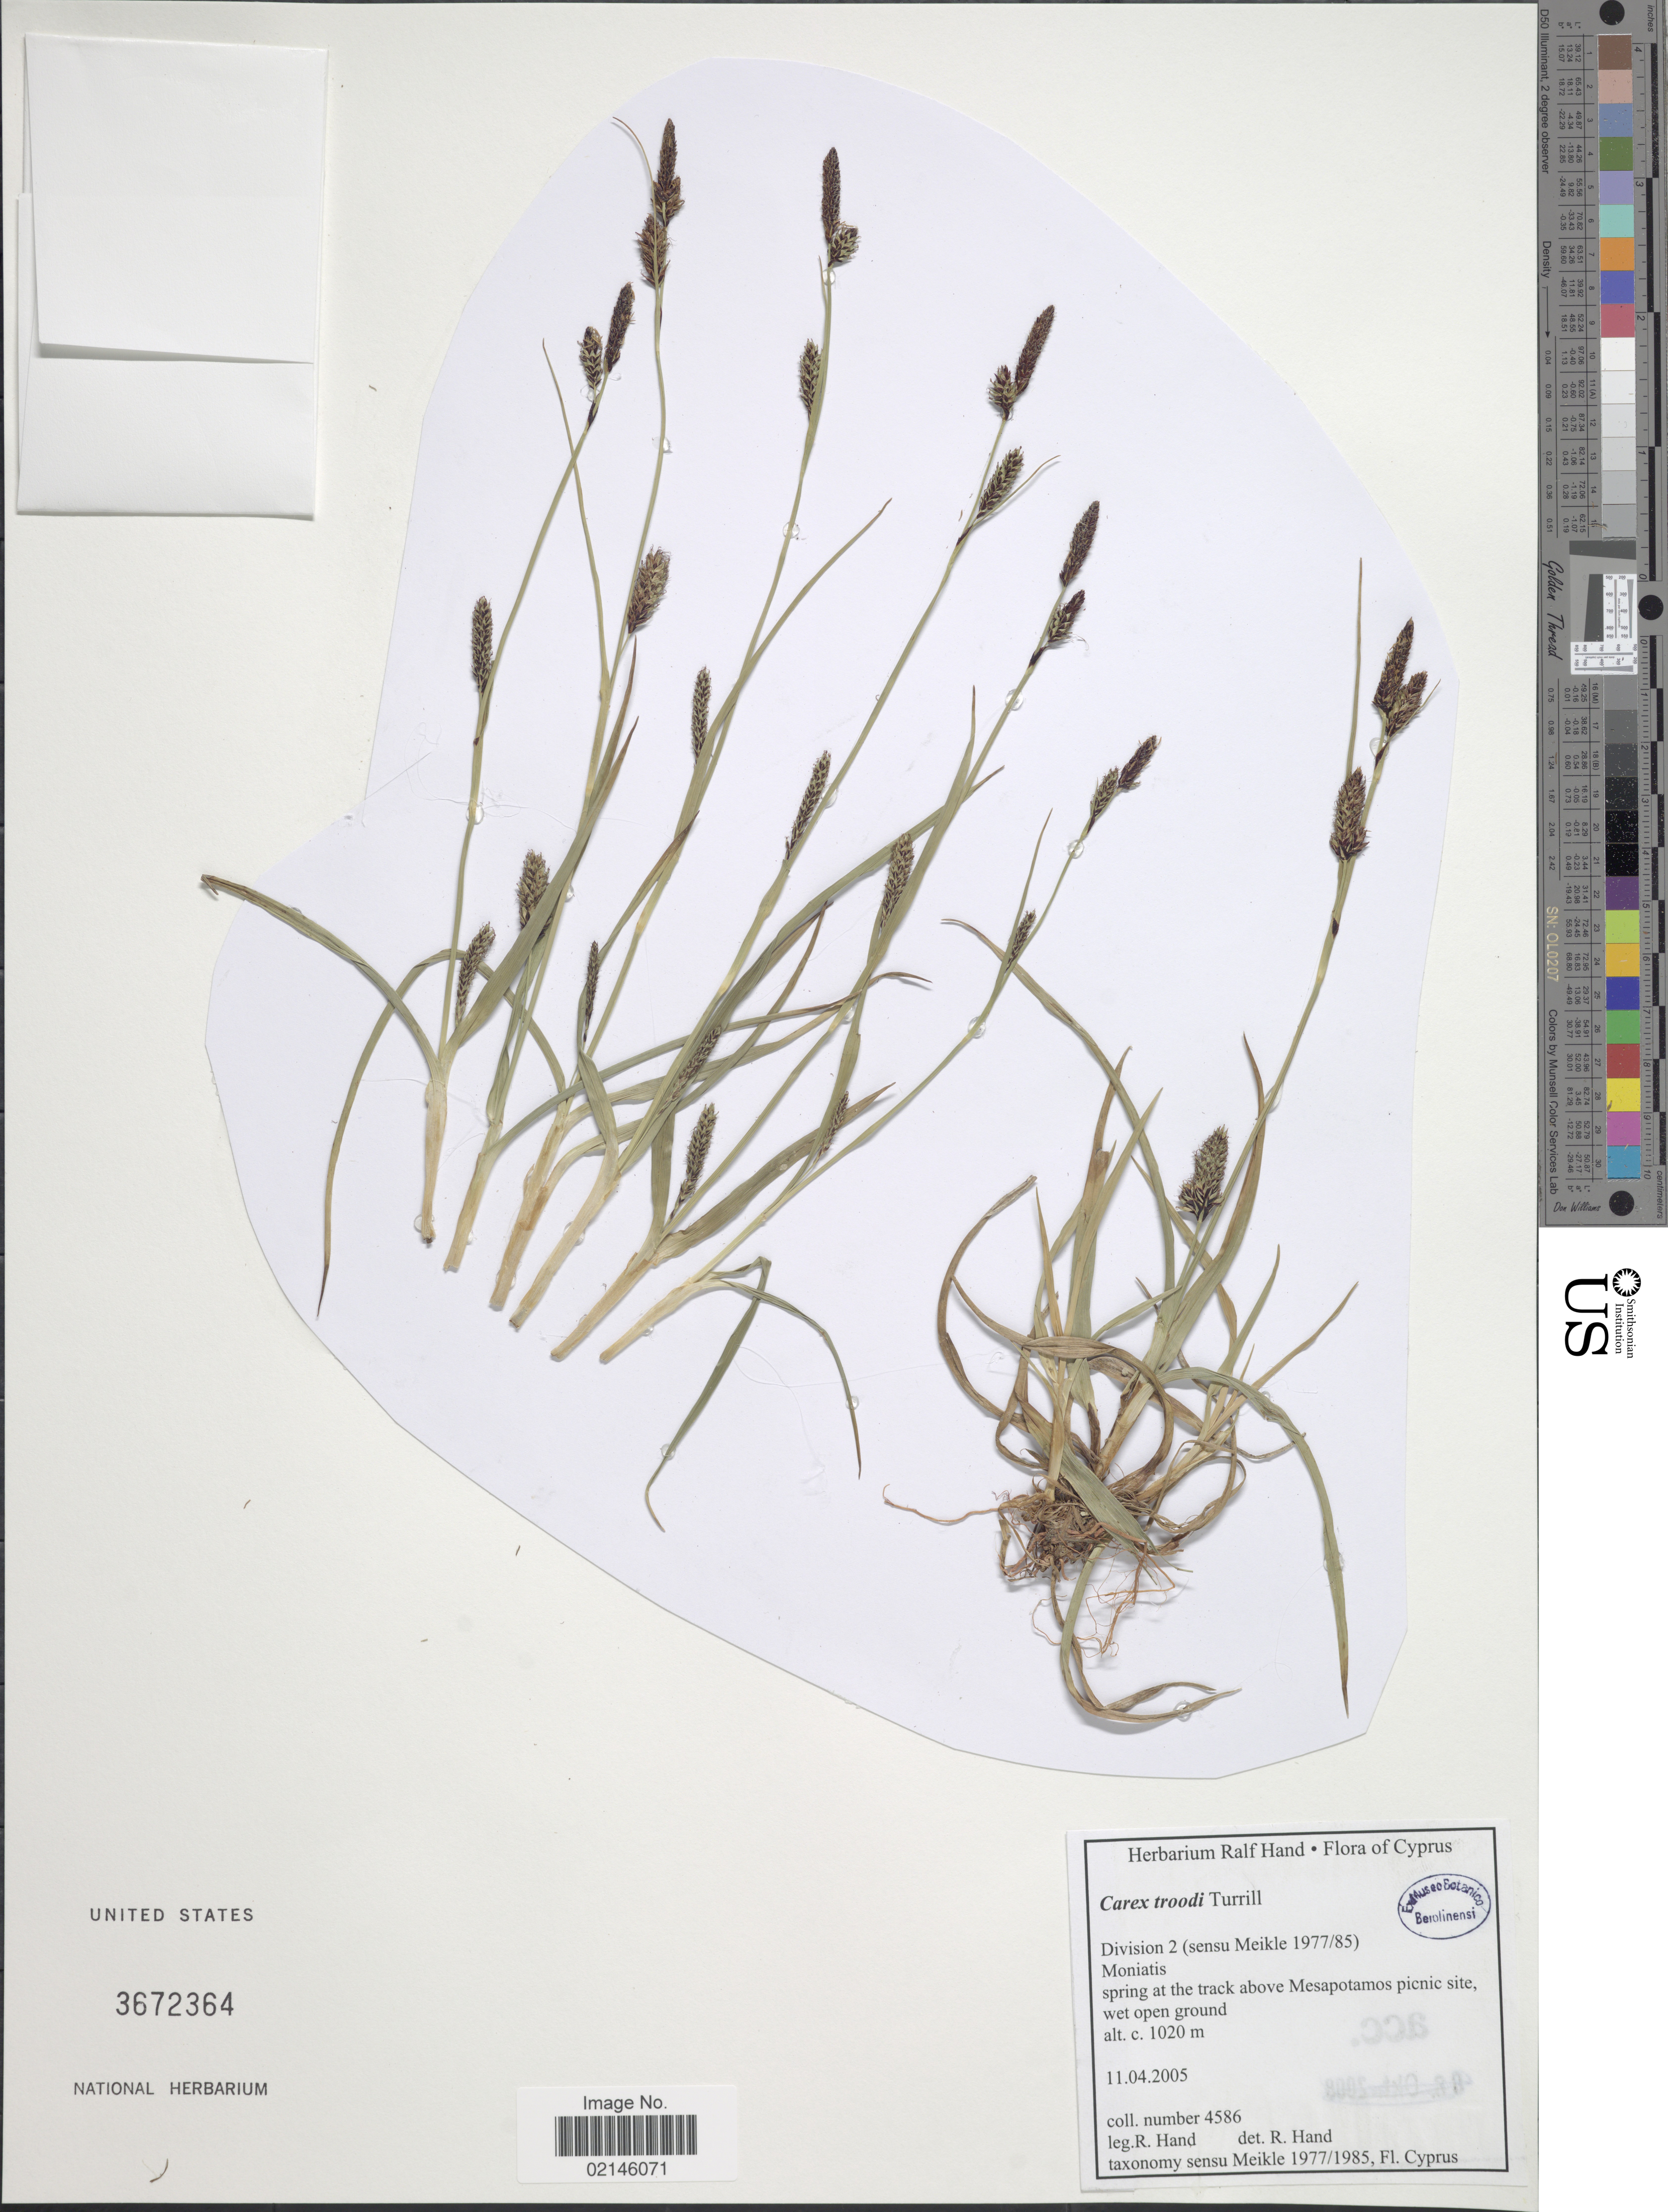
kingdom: Plantae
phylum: Tracheophyta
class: Liliopsida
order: Poales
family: Cyperaceae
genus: Carex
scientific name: Carex troodi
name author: Turrill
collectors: R. Hand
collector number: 4586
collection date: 2005-04-11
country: Cyprus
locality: Division 2 (sensu Meikle 1977/85) Moniatis. spring at the track above Mesapotamos picnic site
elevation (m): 1020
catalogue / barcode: US 3672364